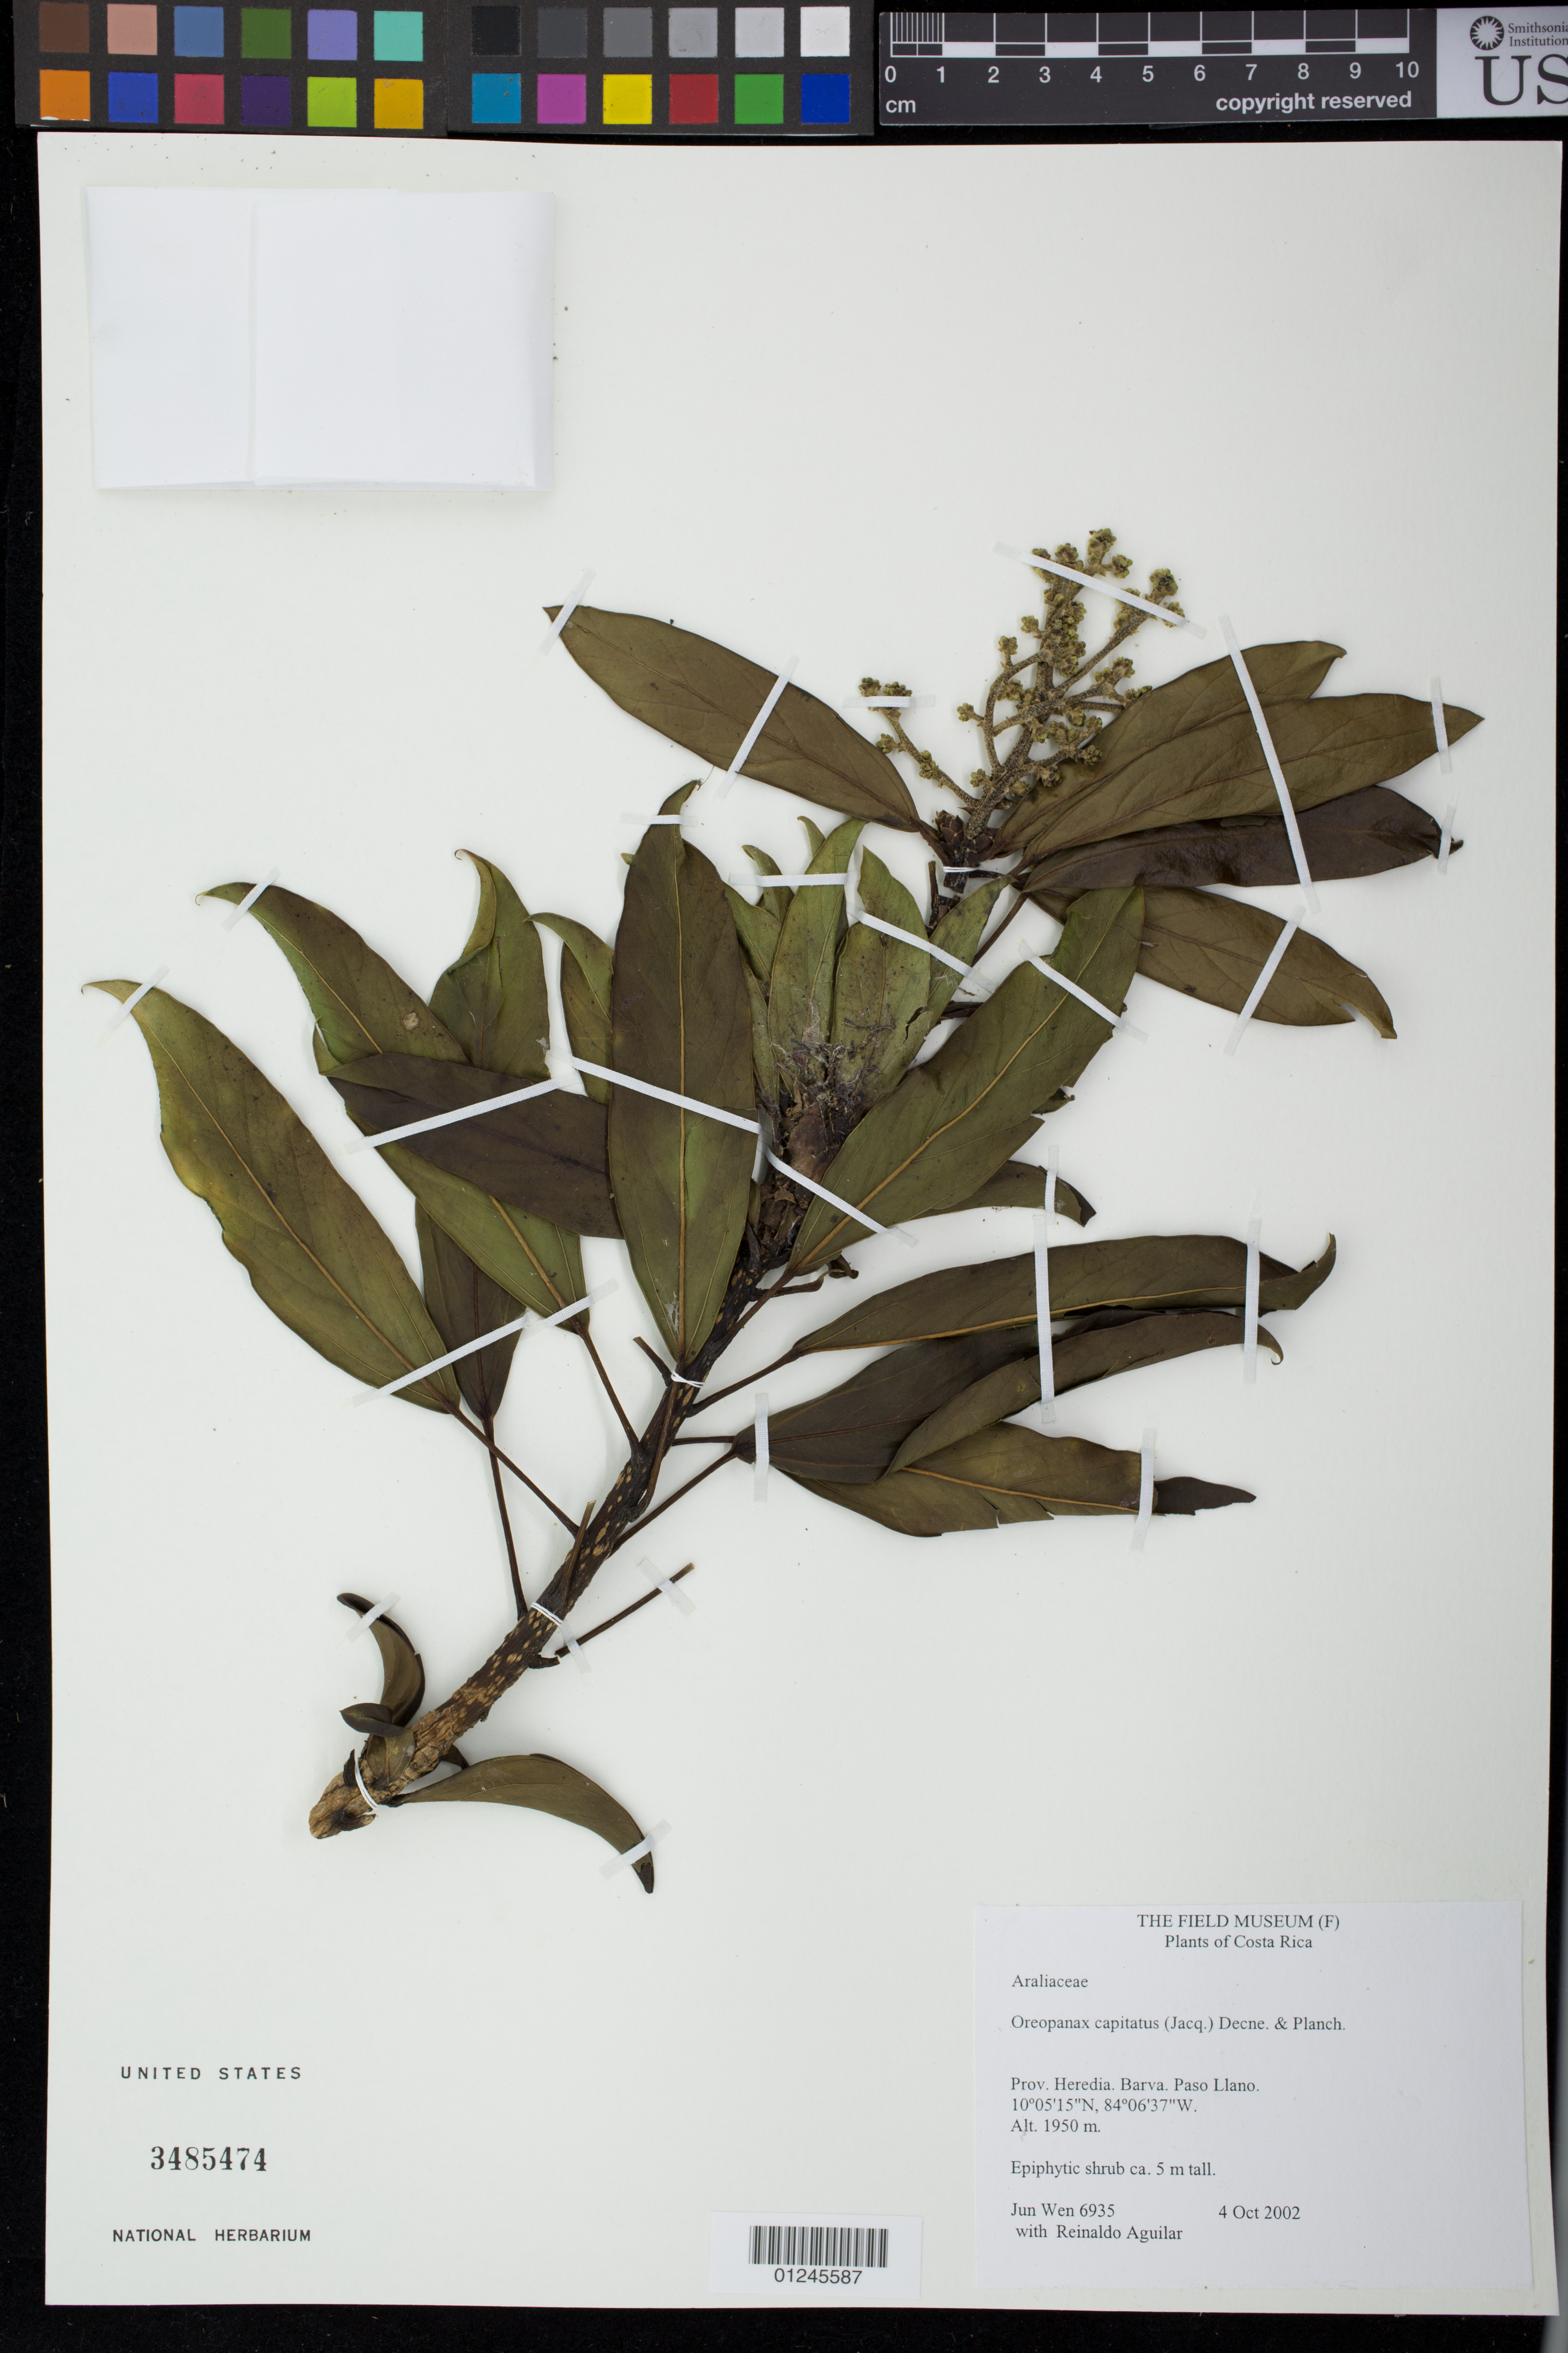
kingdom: Plantae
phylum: Tracheophyta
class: Magnoliopsida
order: Apiales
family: Araliaceae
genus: Oreopanax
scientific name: Oreopanax capitatus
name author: (Jacq.) Decne. & Planch.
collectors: J. Wen & R. Aguilar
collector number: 6935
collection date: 2002-10-04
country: Costa Rica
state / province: Heredia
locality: Barva. Paso Llano.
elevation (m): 1950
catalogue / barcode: US 3485474